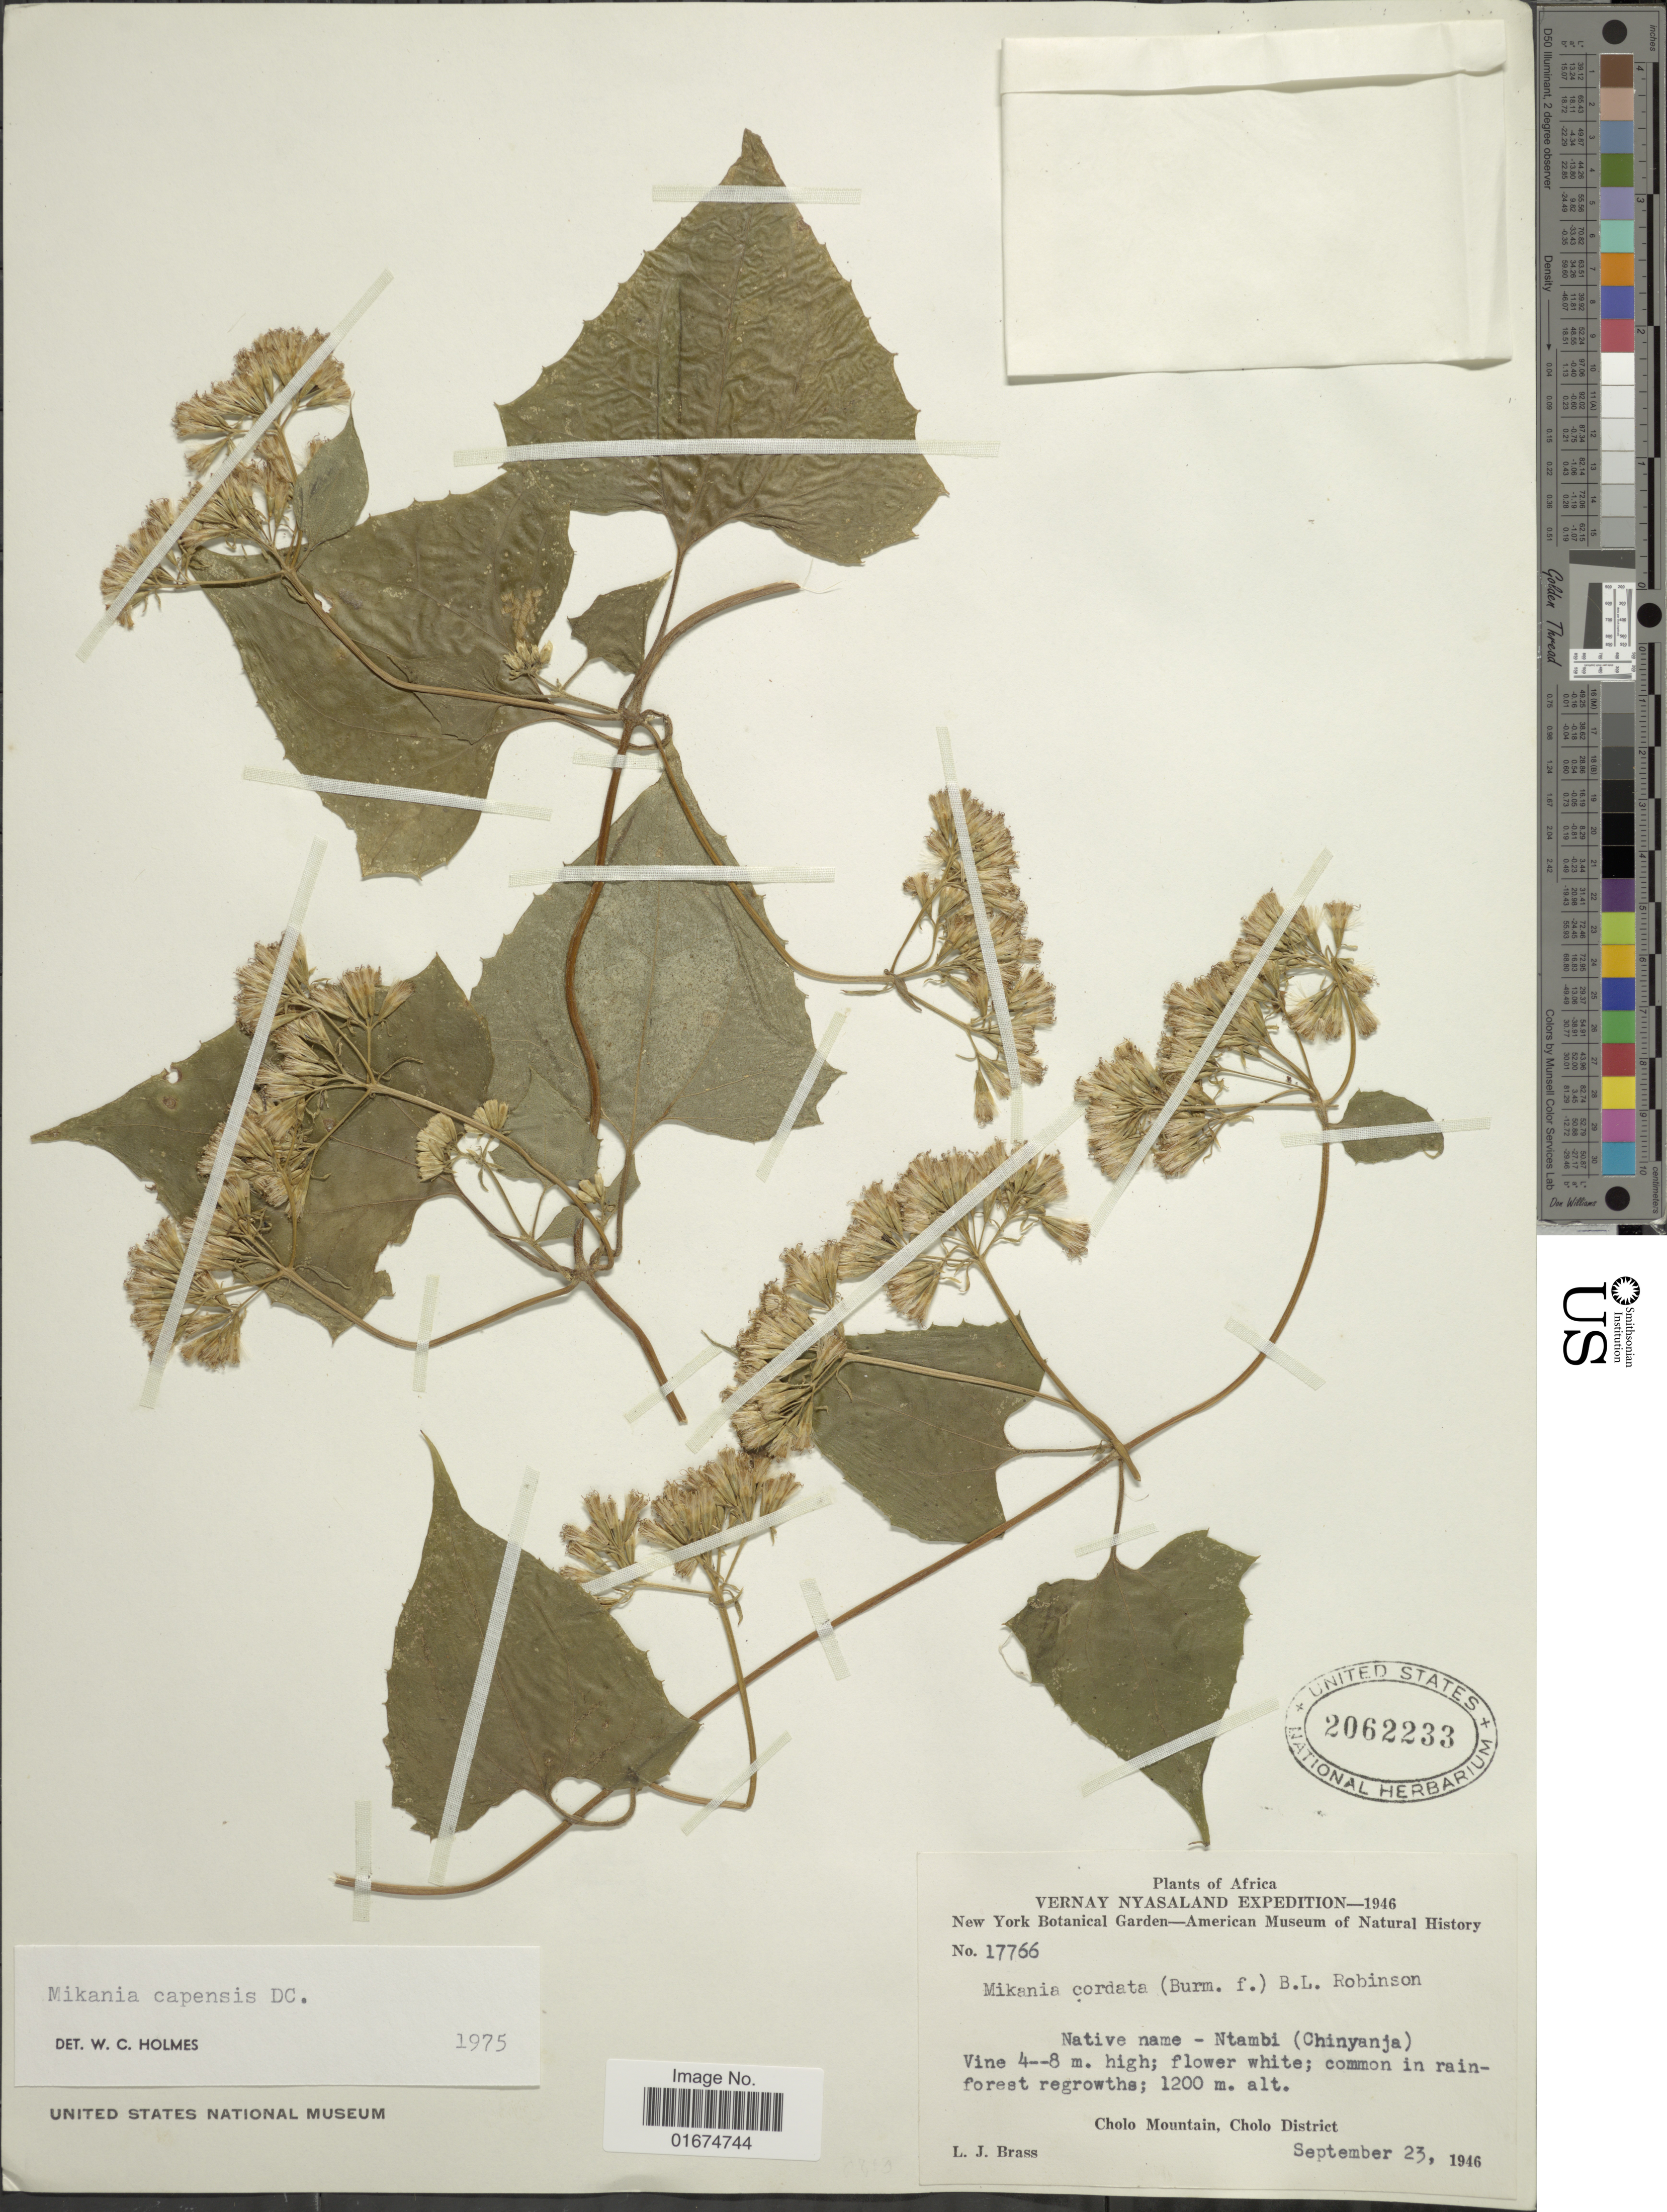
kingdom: Plantae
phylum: Tracheophyta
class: Magnoliopsida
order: Asterales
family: Asteraceae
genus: Mikania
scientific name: Mikania capensis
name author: DC.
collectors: L. J. Brass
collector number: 17766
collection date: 1946-09-23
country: Malawi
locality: Africa, Cholo Mountain, Cholo District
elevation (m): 1200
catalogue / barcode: US 2062233